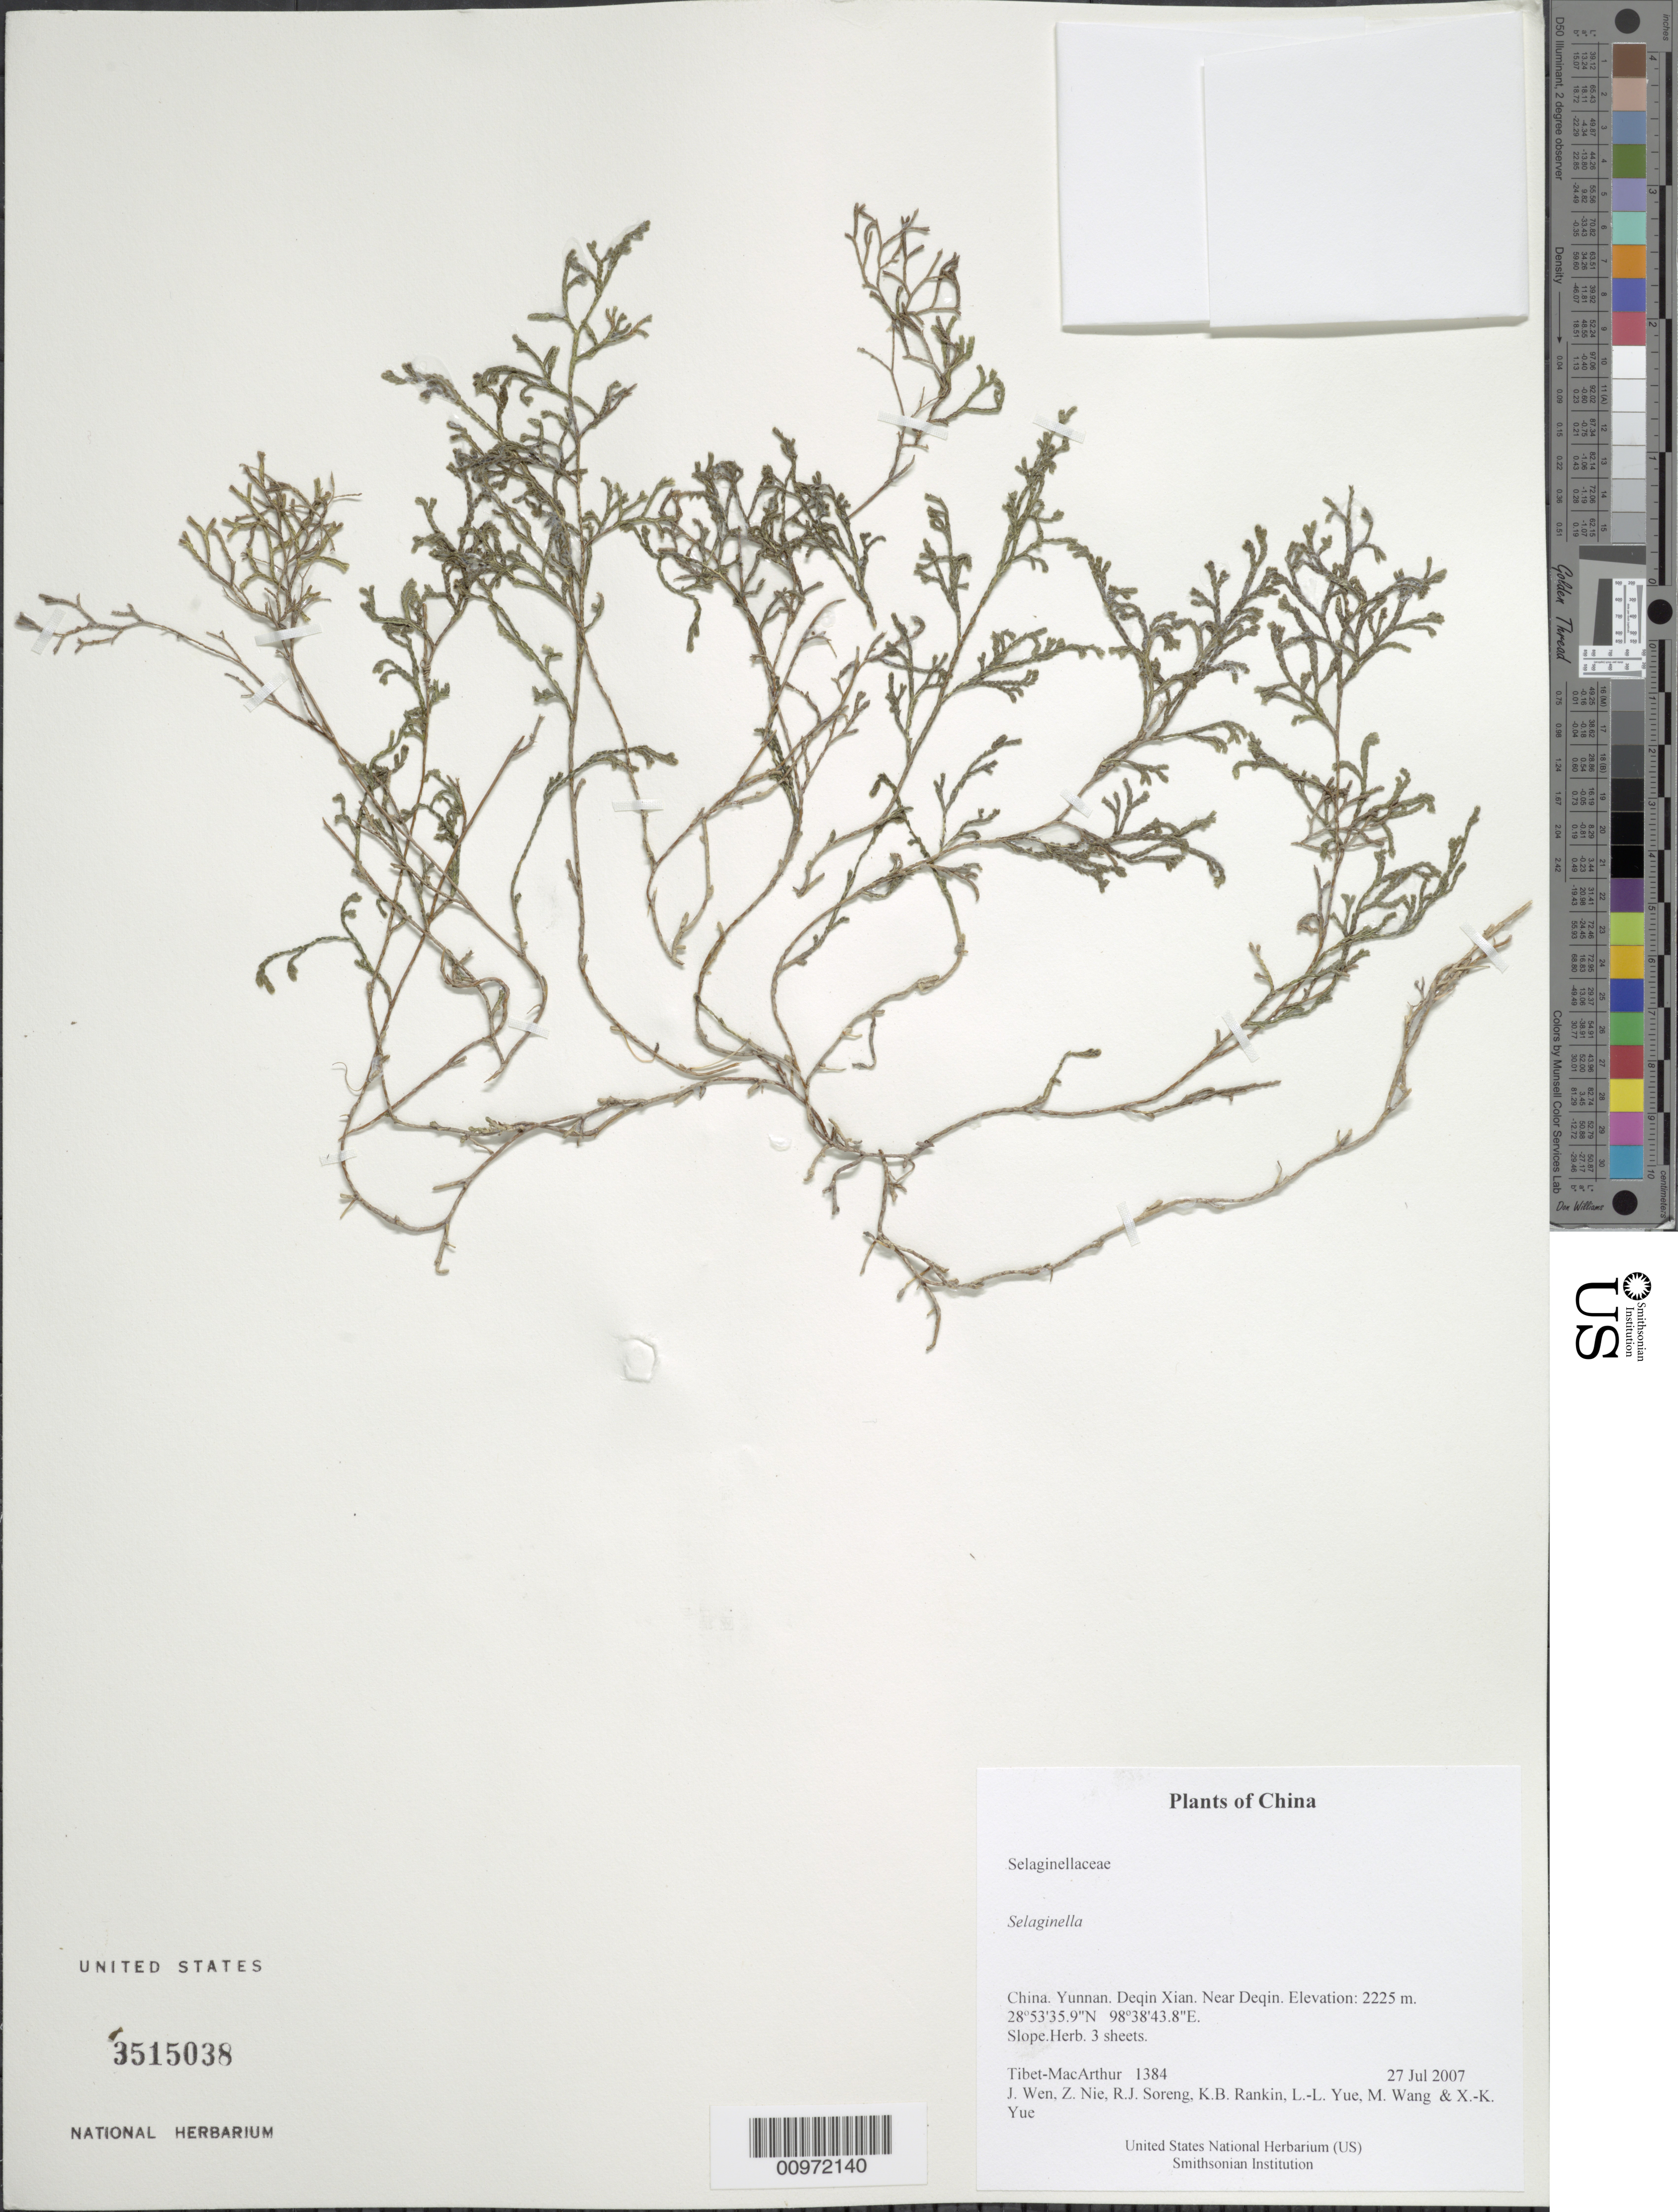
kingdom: Plantae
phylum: Tracheophyta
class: Lycopodiopsida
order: Selaginellales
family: Selaginellaceae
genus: Selaginella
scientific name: Selaginella sp.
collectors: Tibet-MacArthur, J. Wen, Z. Nie, R. J. Soreng, K. Rankin, L. Yue, M. Wang & X. Yue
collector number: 1384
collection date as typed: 27 Jul 2007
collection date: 2007-07-27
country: China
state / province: Yunnan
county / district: Deqin Xian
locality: Near Deqin.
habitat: Slope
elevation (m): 2225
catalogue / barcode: US 3515038